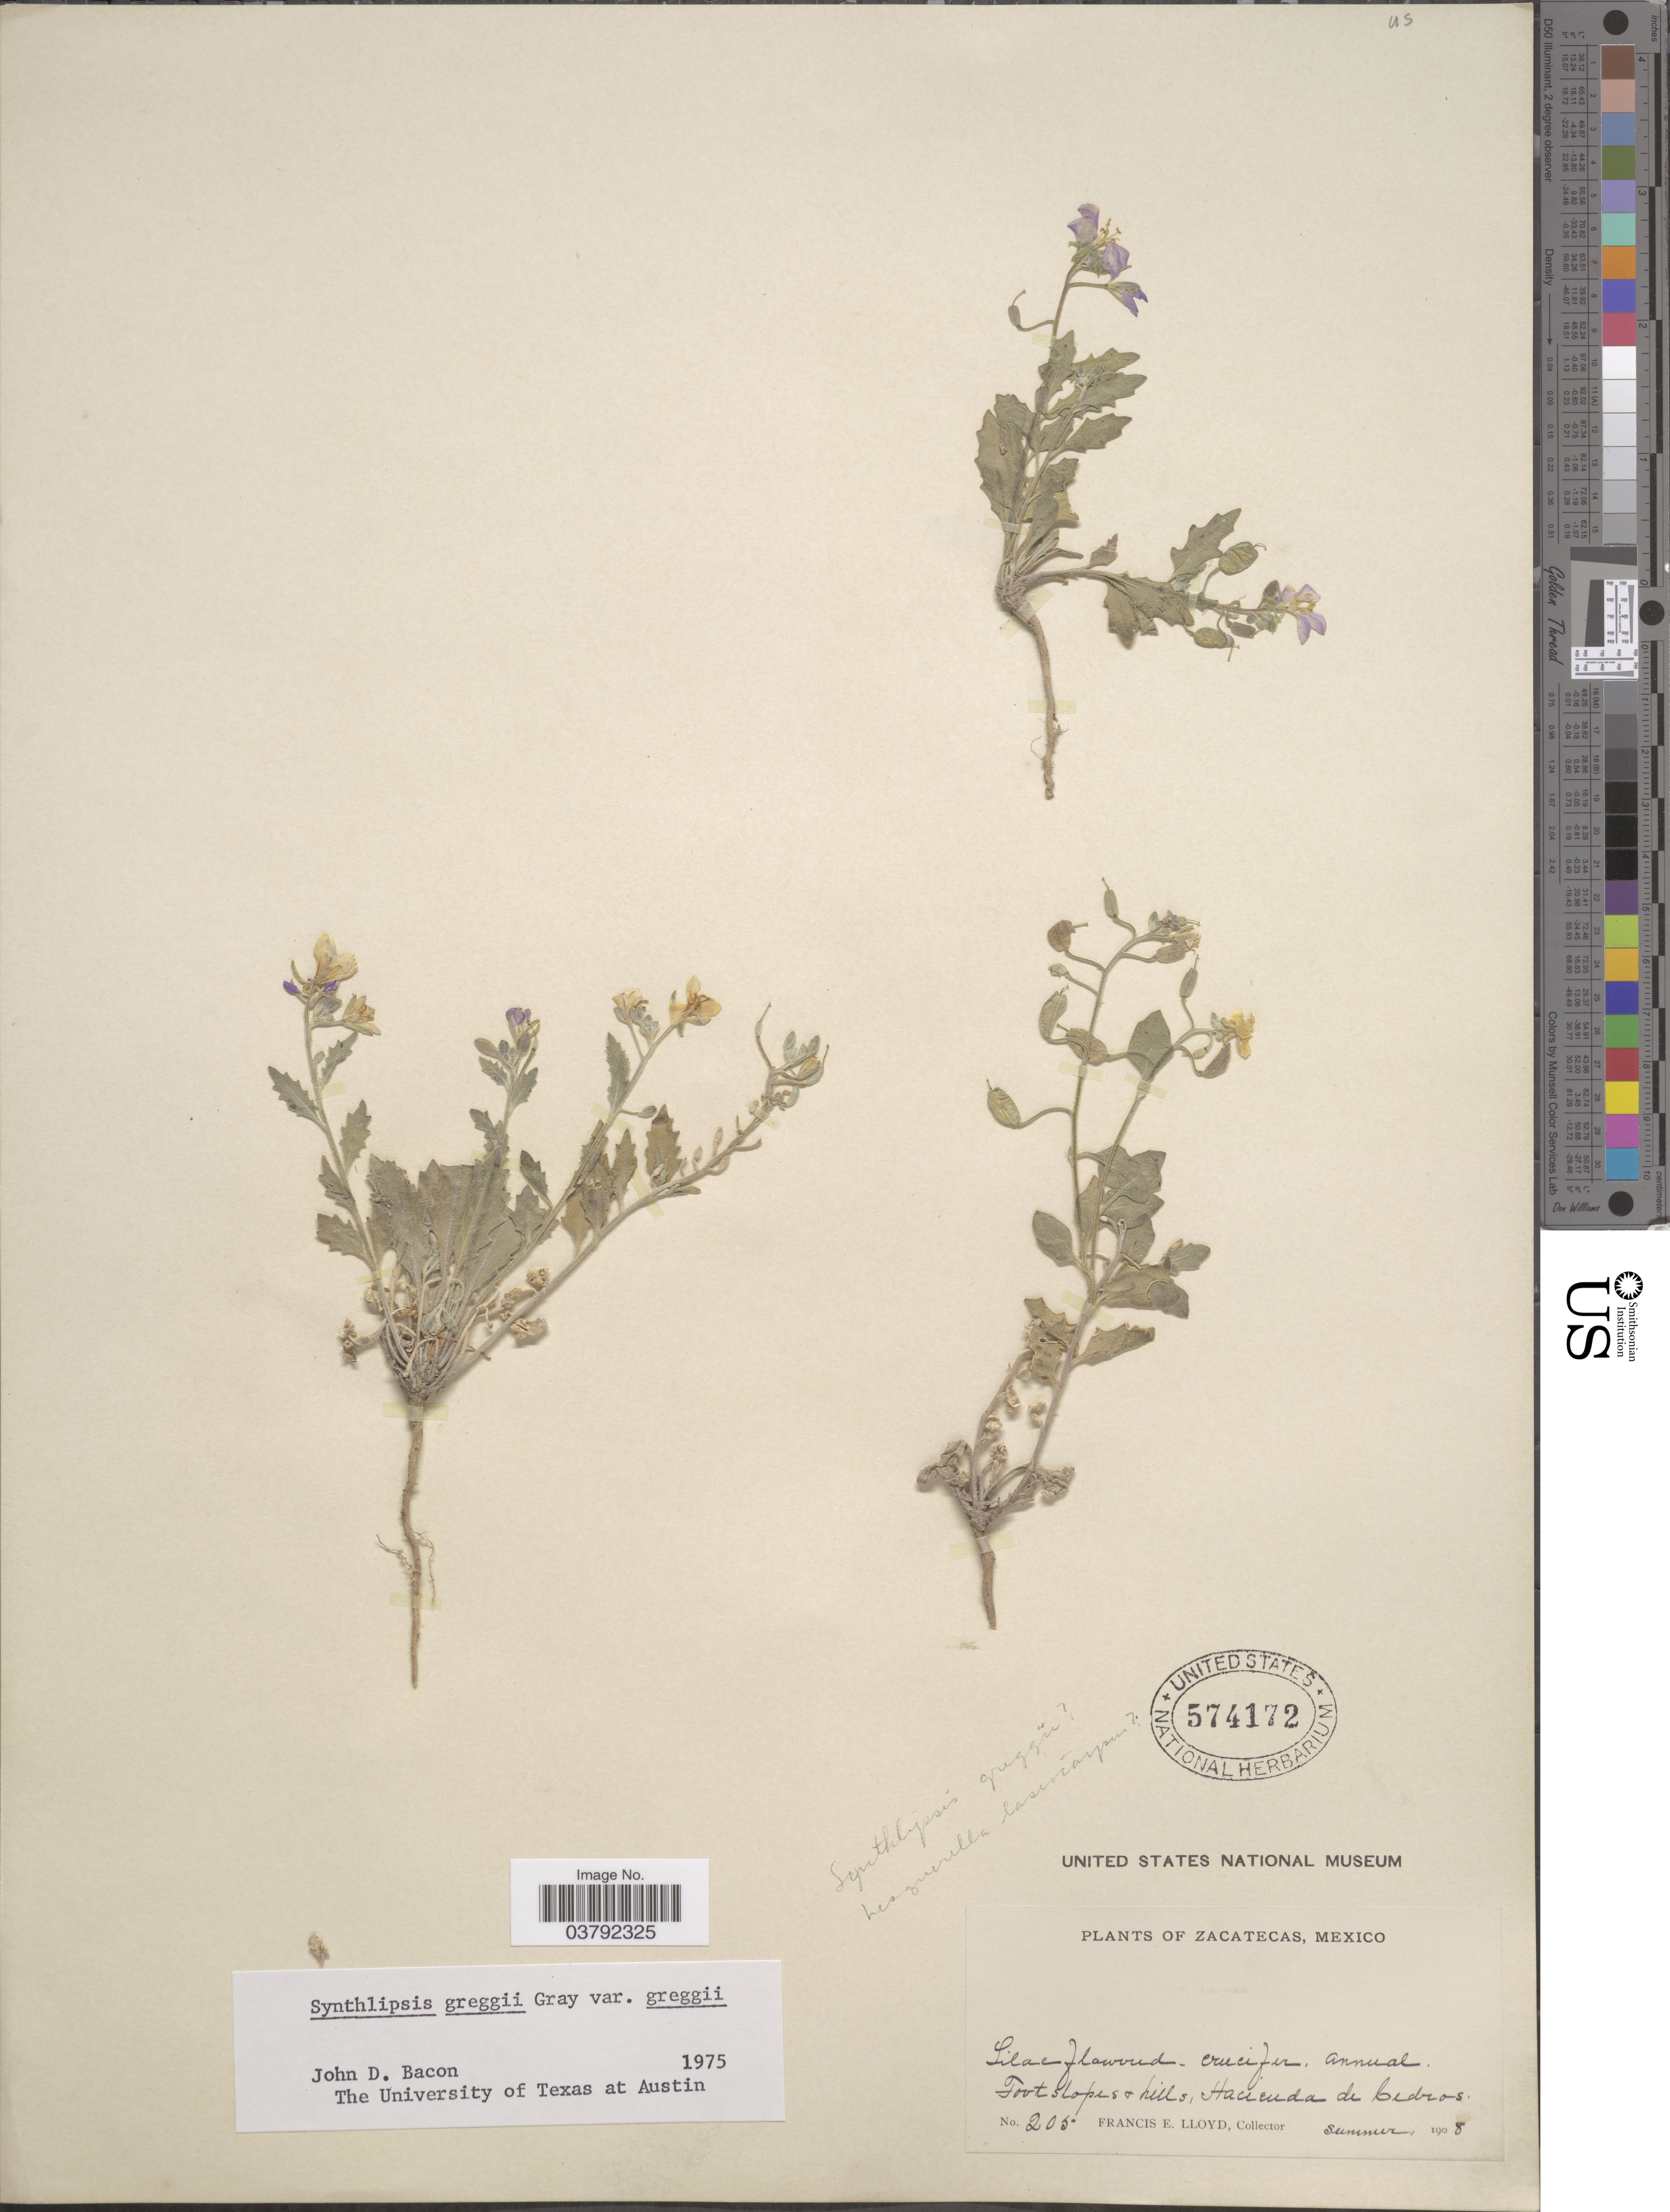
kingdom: Plantae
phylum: Tracheophyta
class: Magnoliopsida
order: Brassicales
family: Brassicaceae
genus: Synthlipsis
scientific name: Synthlipsis greggii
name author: A. Gray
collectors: Lloyd, C. E.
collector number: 205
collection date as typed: Summer 1908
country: Mexico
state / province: Zacatecas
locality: Foot slopes & hills, Hacienda de Cedros.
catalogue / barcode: US 574172